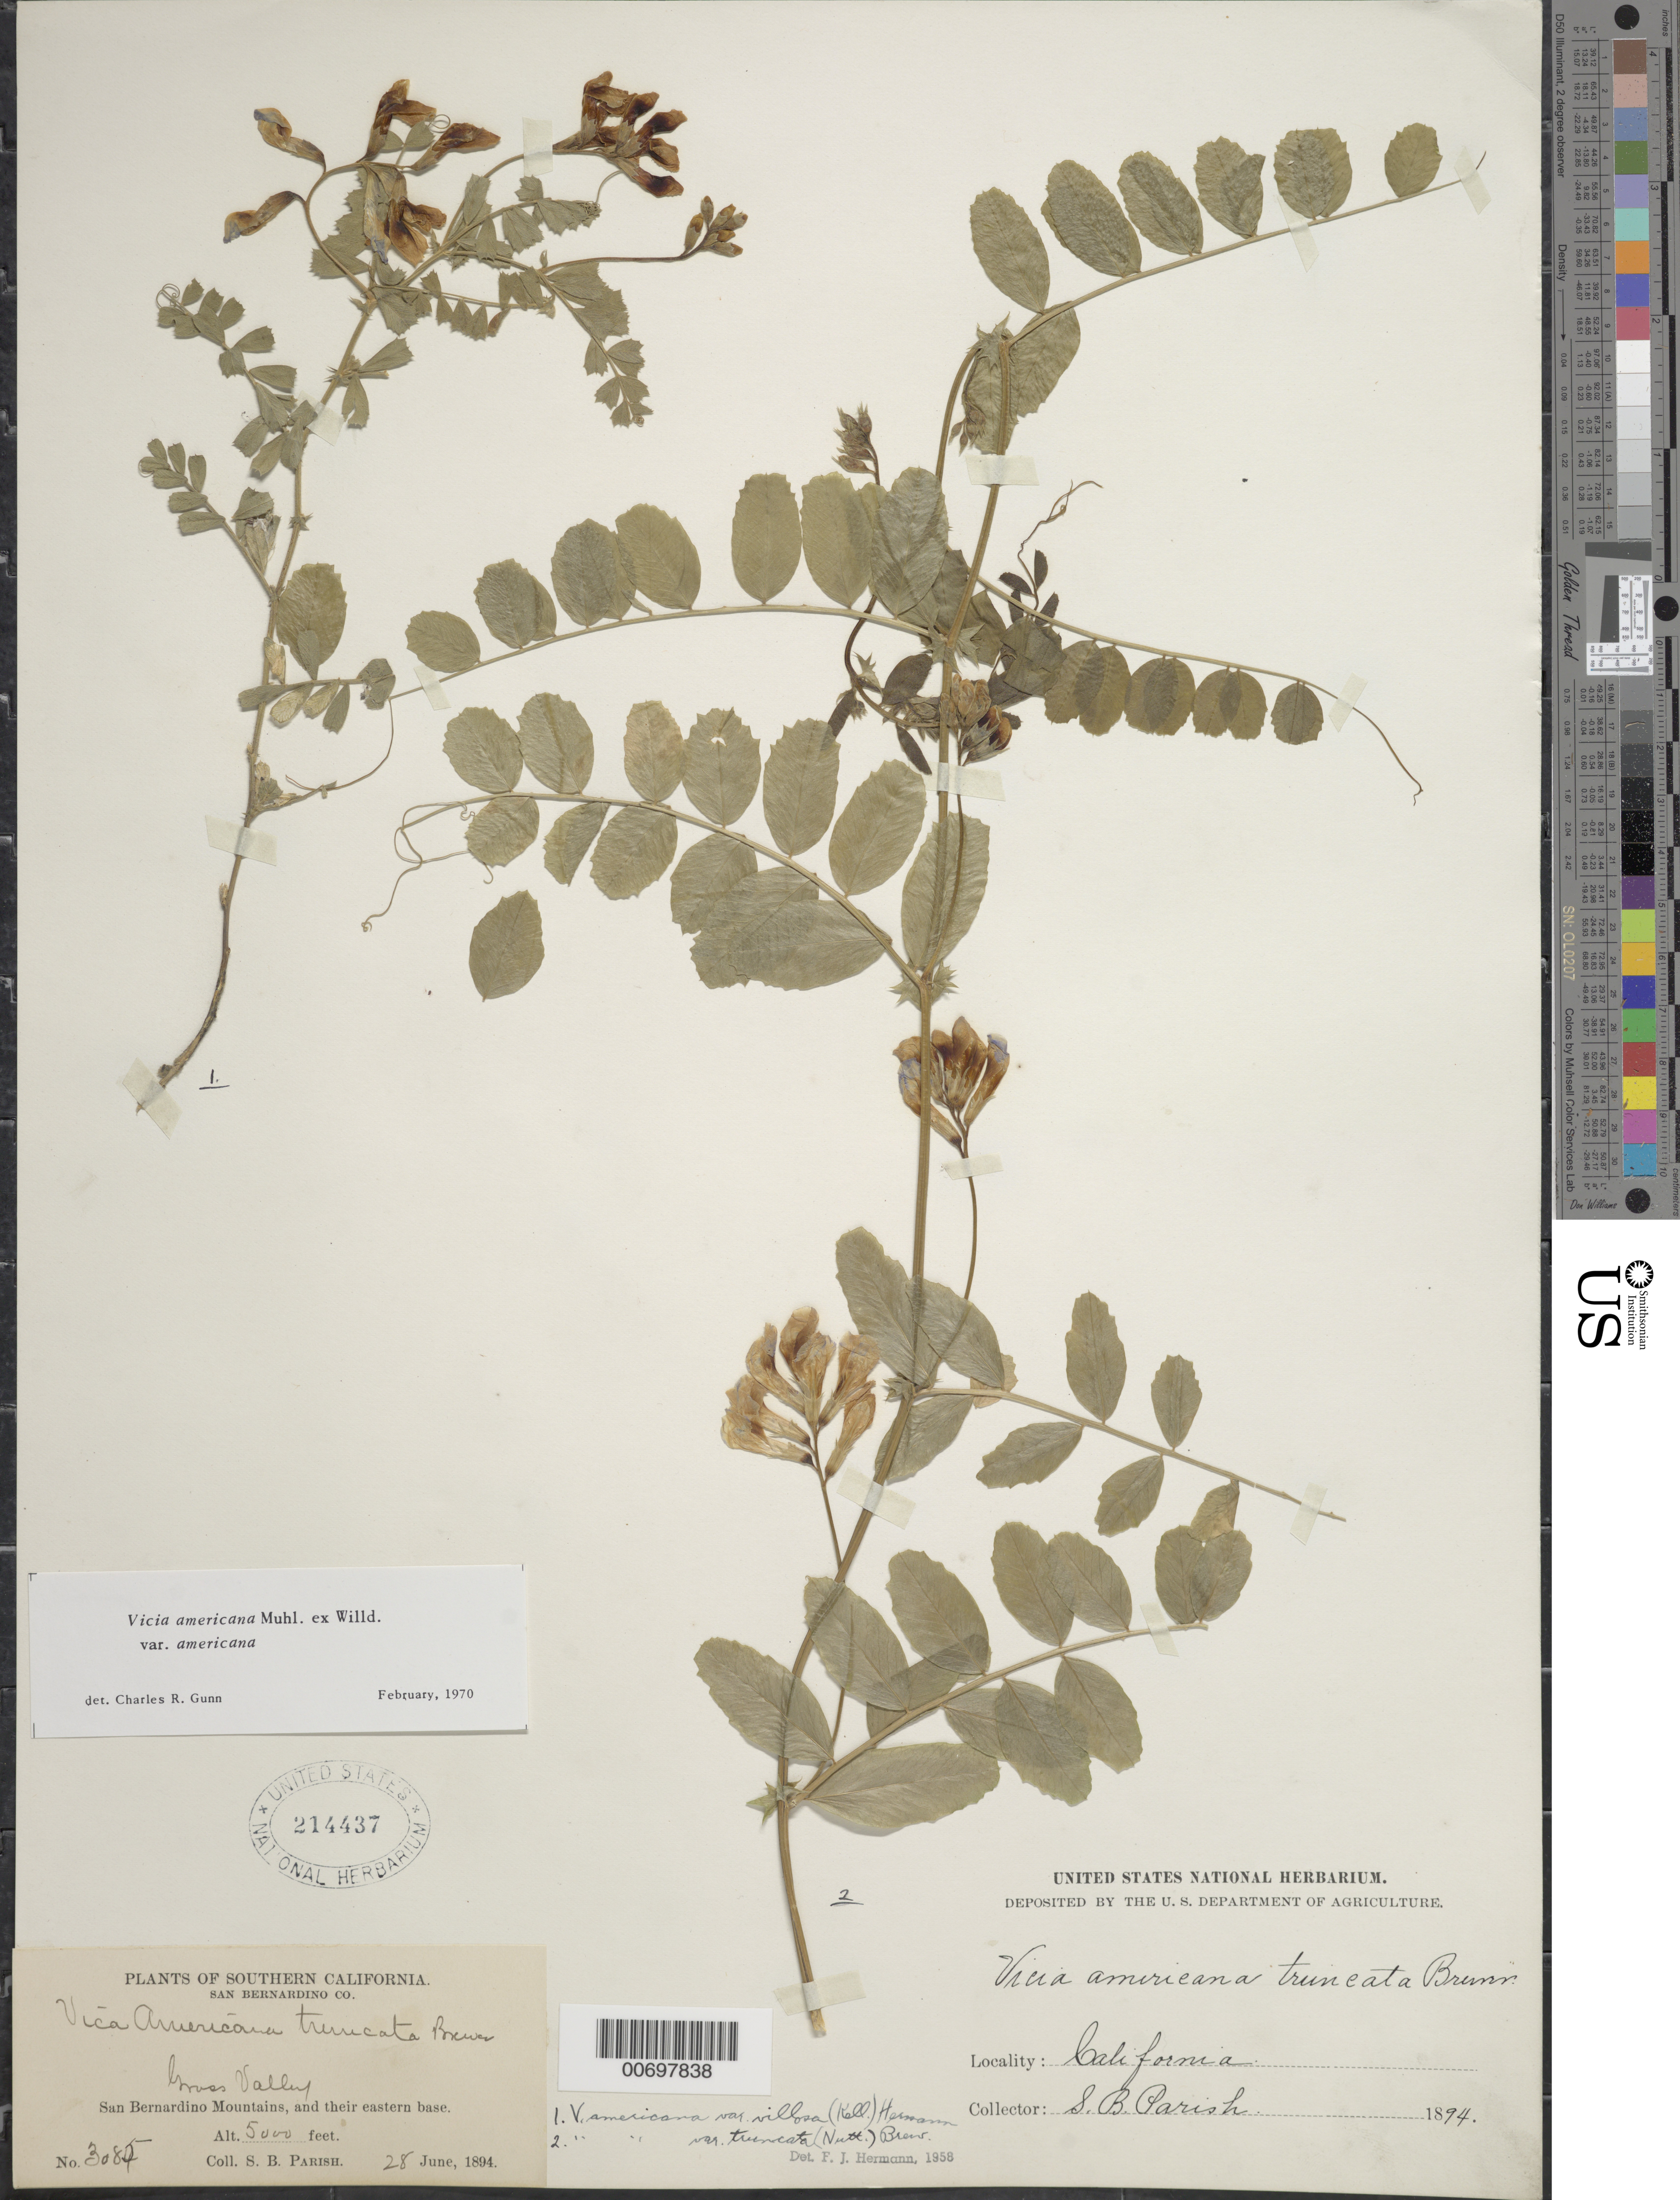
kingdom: Plantae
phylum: Tracheophyta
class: Magnoliopsida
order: Fabales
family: Fabaceae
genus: Vicia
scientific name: Vicia americana var. americana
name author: Muhl. ex Willd.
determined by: Gunn, C. R.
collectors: S. B. Parish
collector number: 3085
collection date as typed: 28 Jun 1894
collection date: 1894-06-28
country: United States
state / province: California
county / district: San Bernardino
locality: Grass Valley, San Bernardino Mts., and their eastern base.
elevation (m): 1524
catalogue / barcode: US 214437